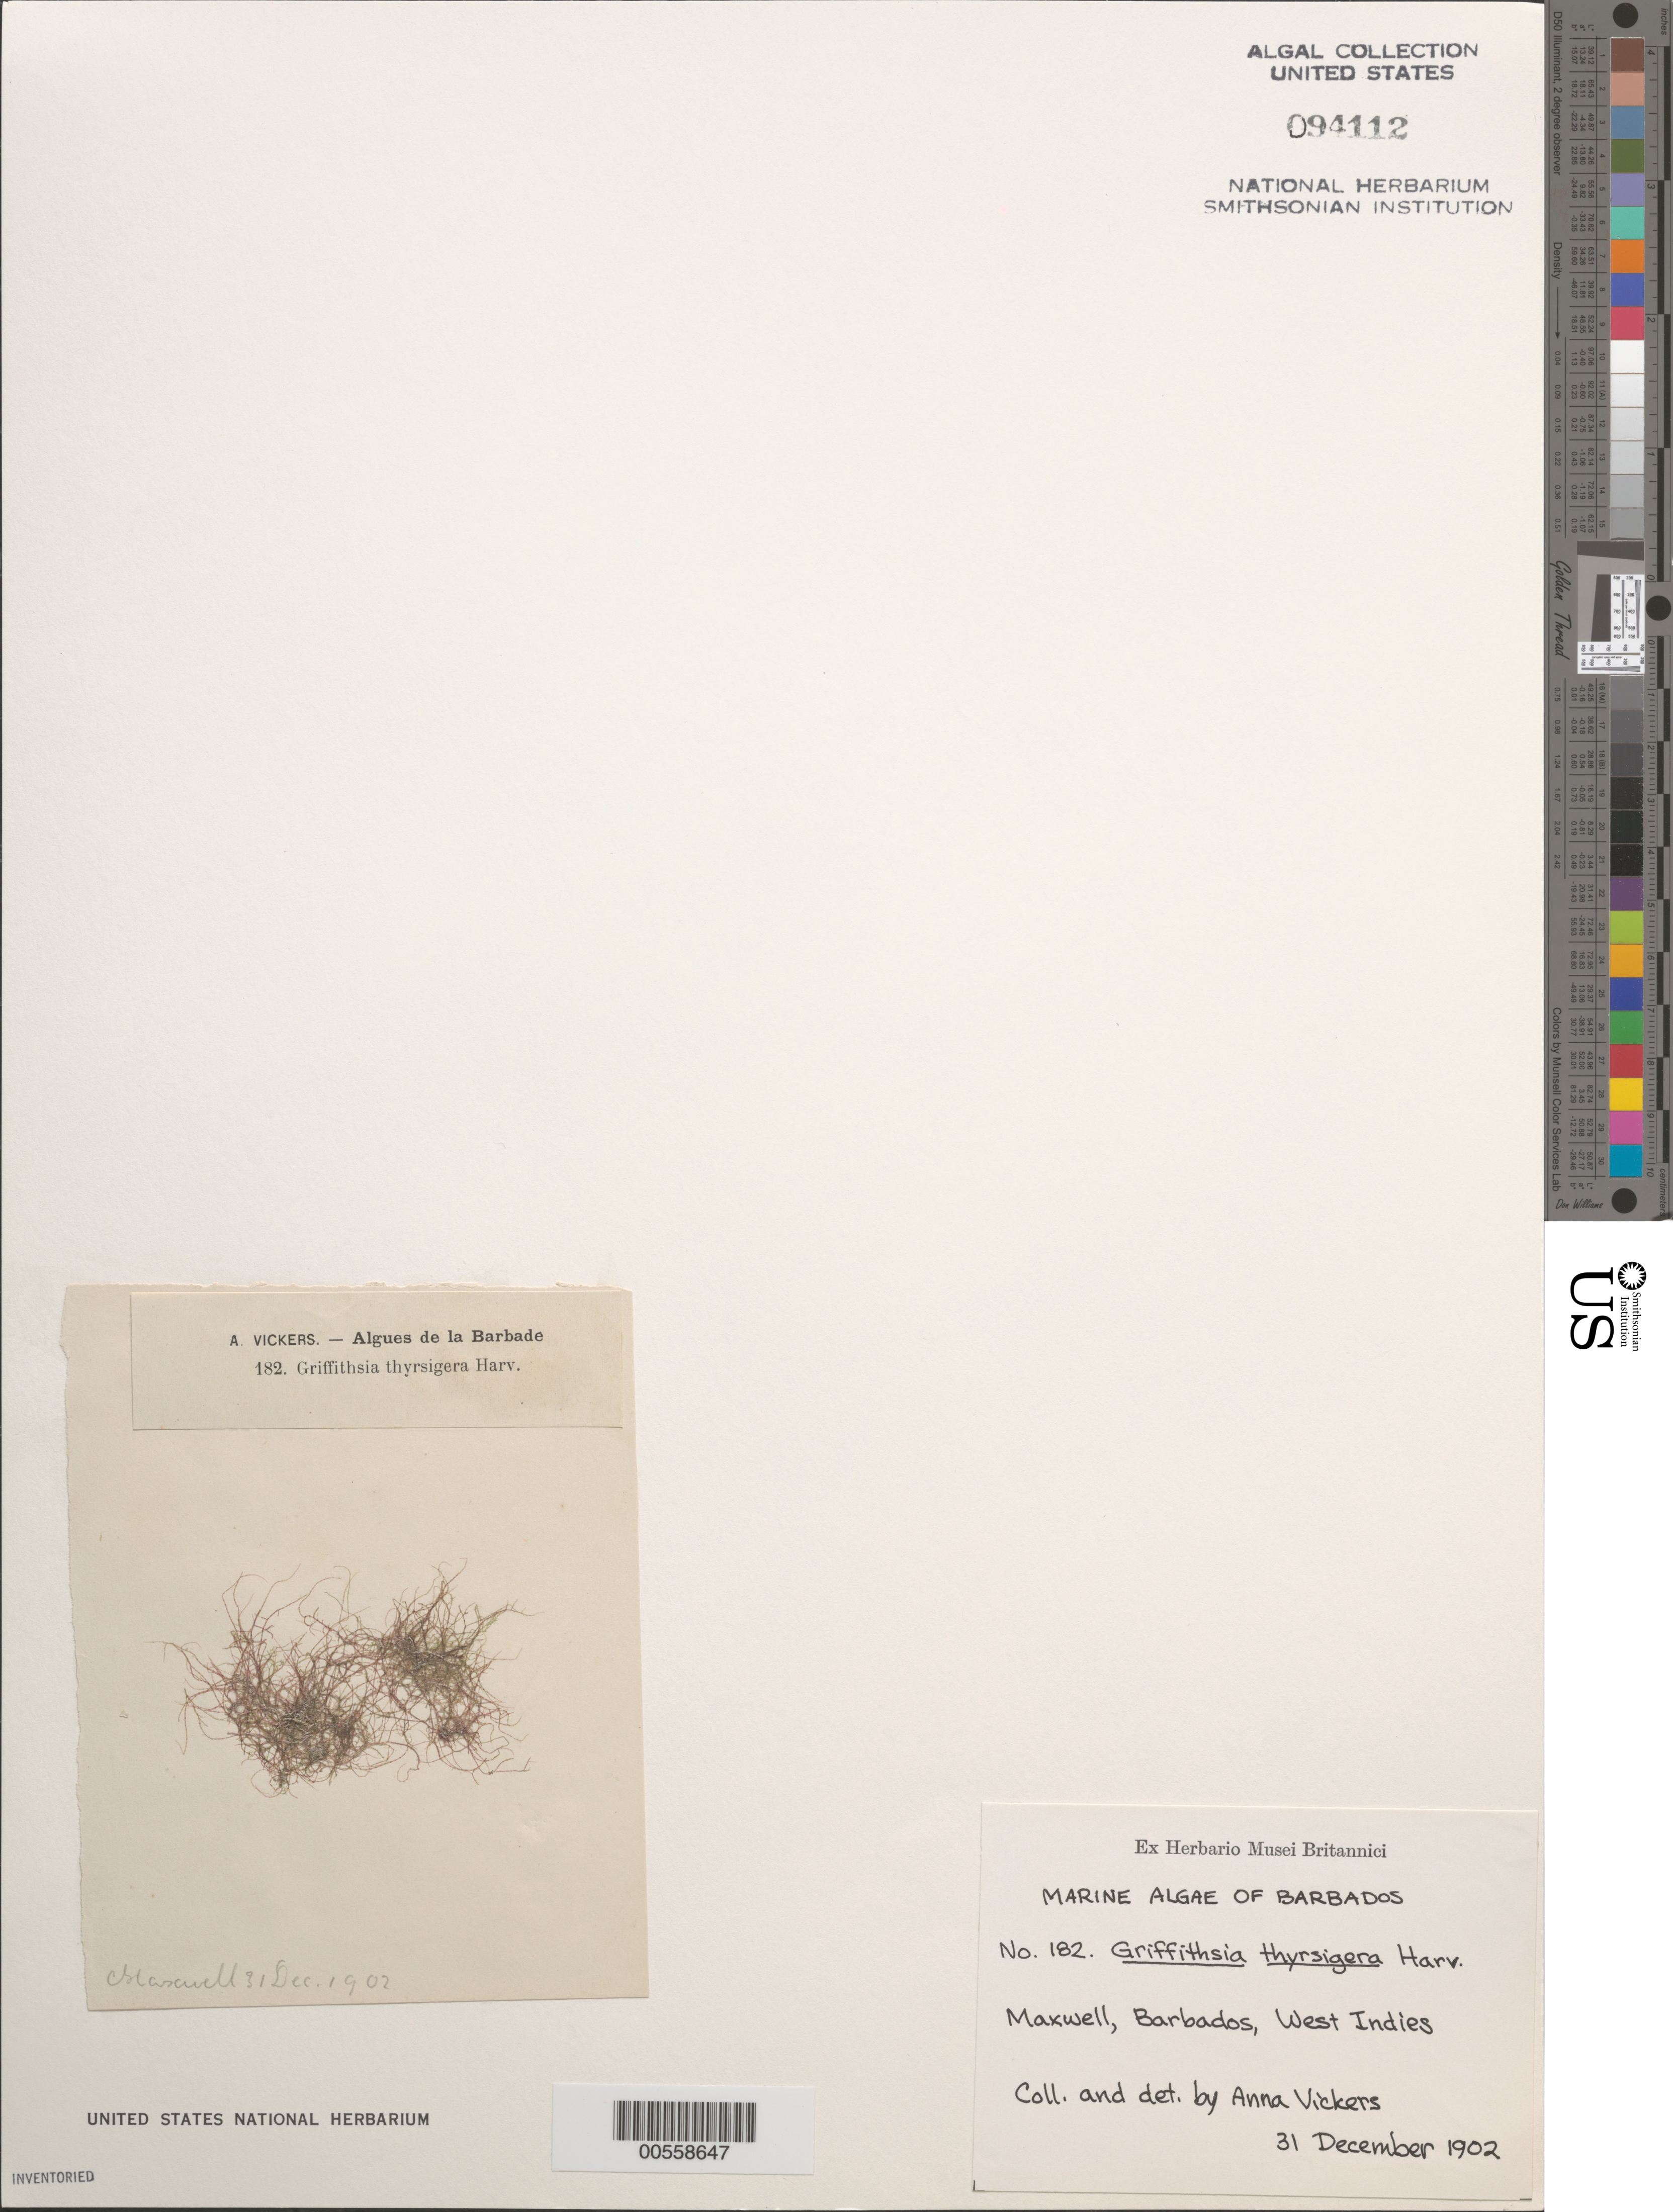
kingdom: Plantae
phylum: Rhodophyta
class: Florideophyceae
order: Ceramiales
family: Wrangeliaceae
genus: Anotrichium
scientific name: Anotrichium tenue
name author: (C. Agardh) Nägeli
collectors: A. Vickers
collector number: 182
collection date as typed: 31 Dec 1902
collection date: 1902-12-31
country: Barbados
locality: Maxwell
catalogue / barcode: US 94112